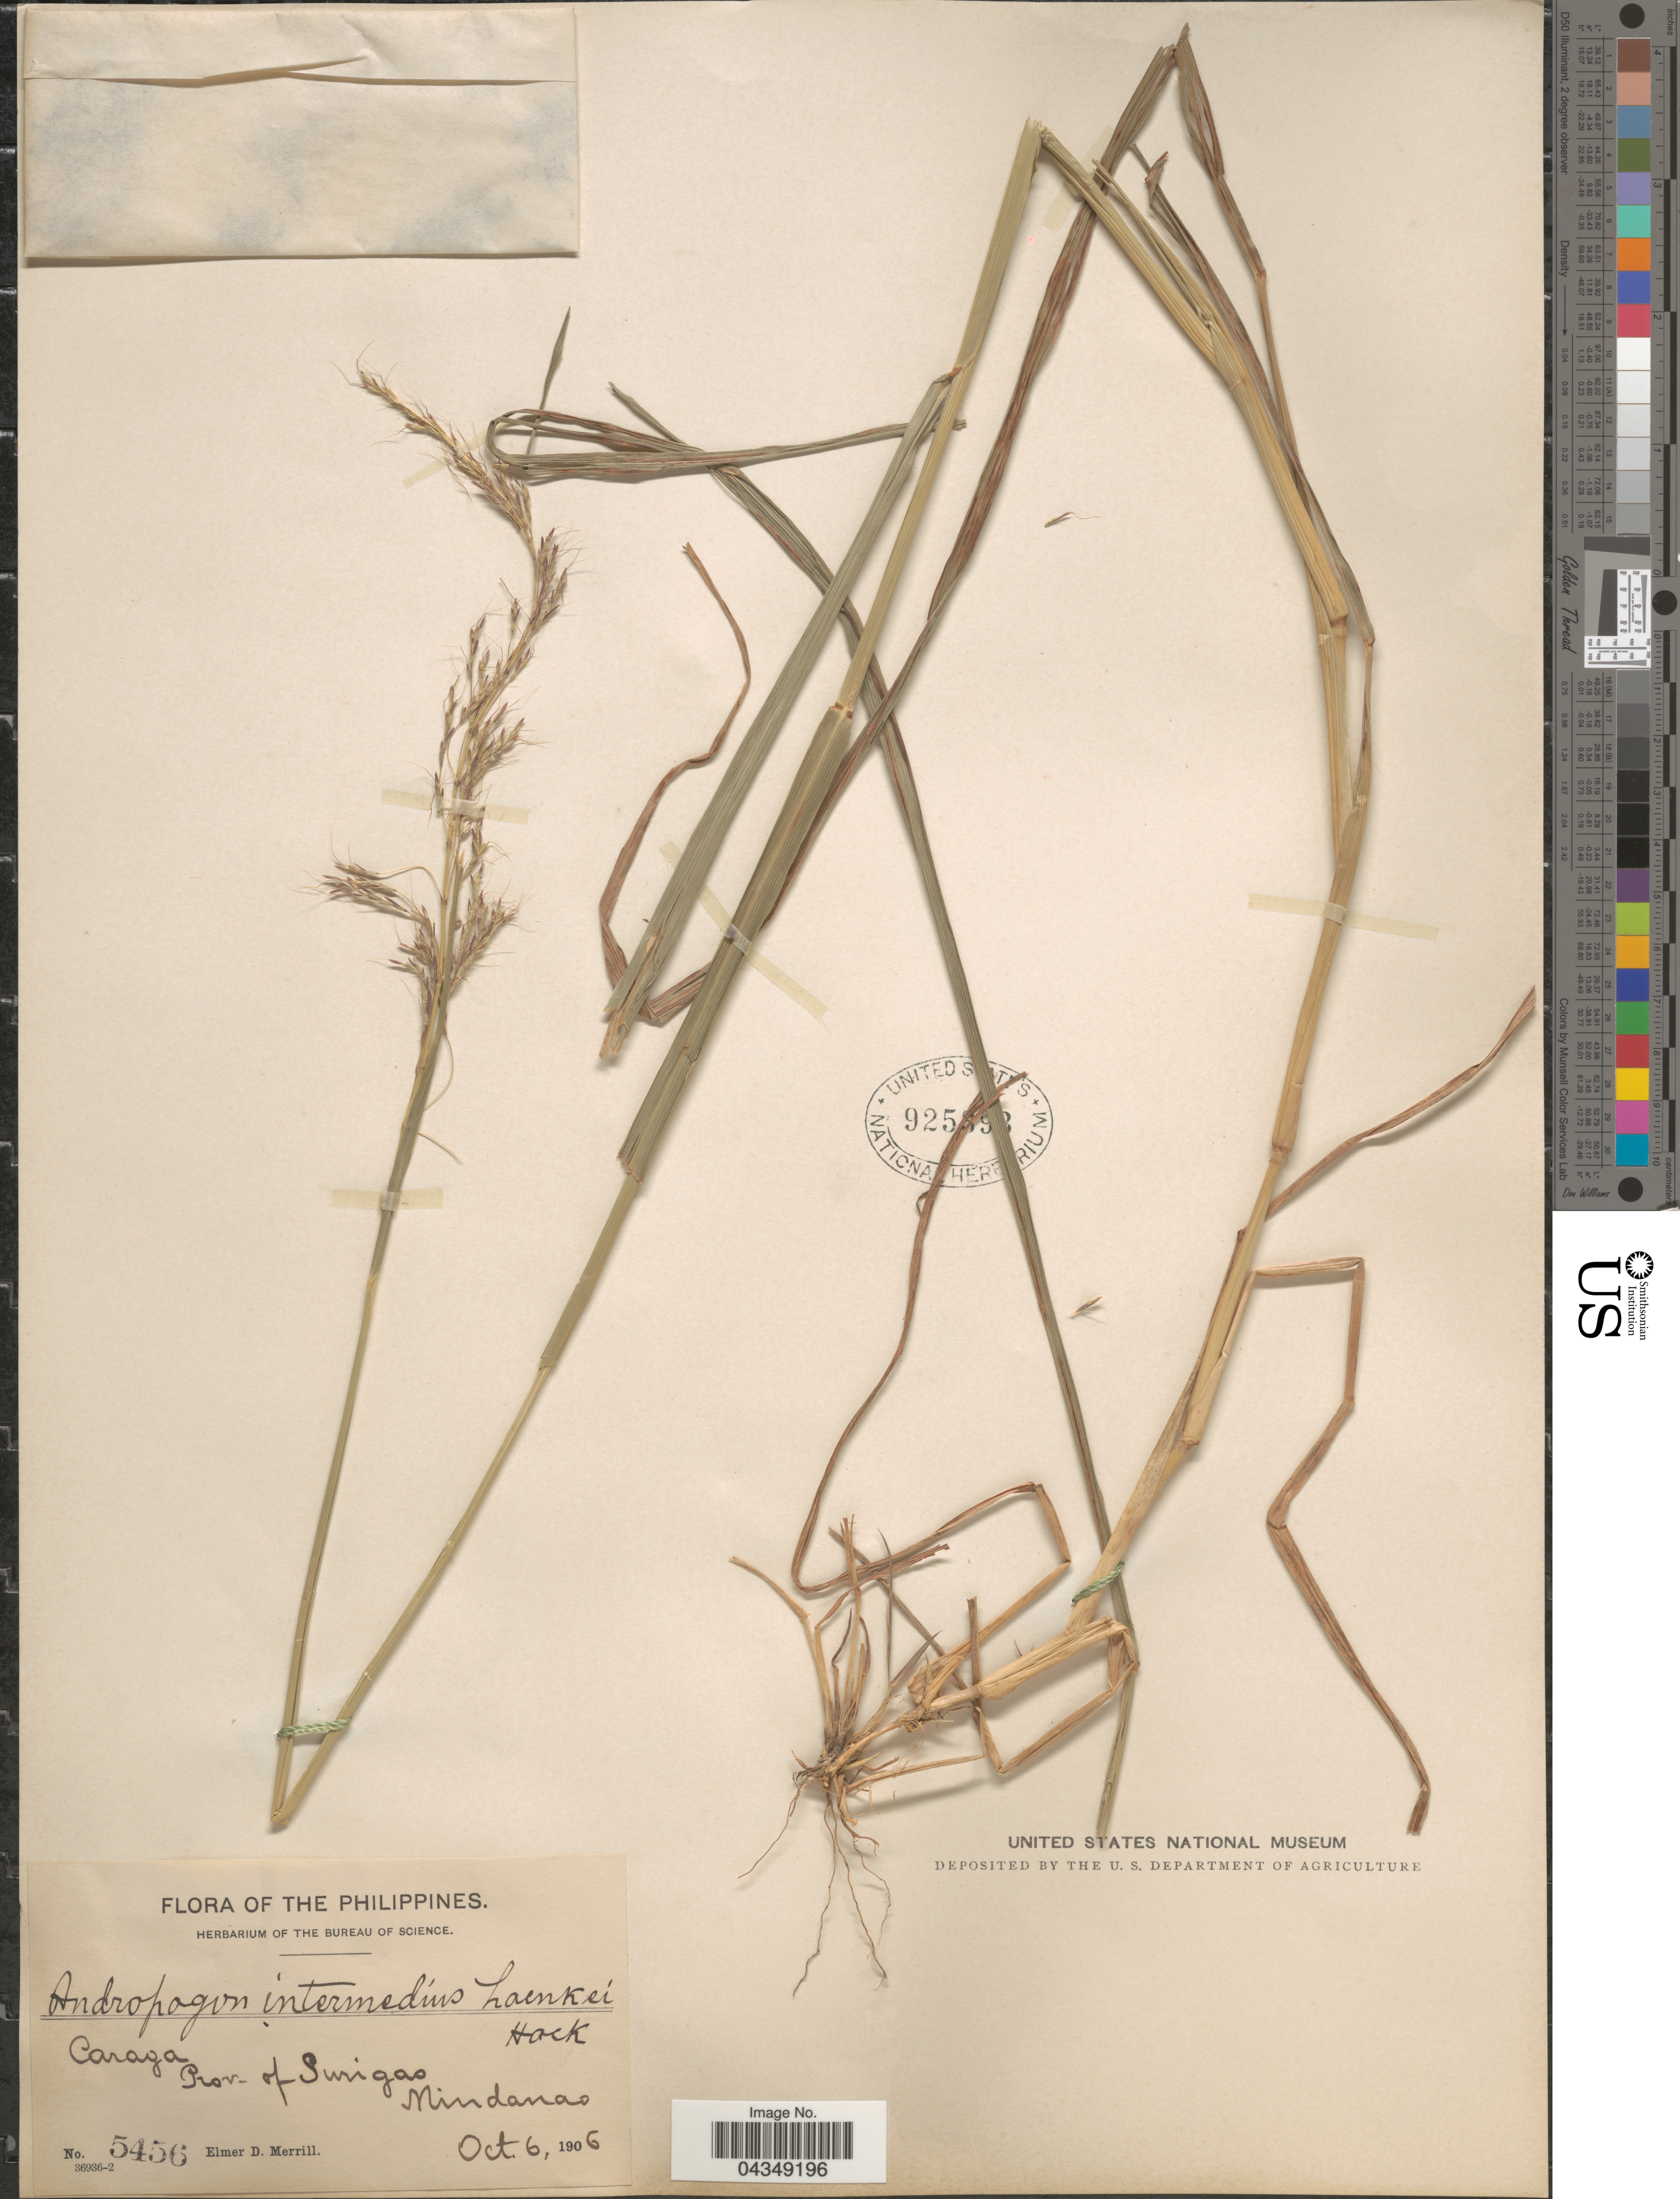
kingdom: Plantae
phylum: Tracheophyta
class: Liliopsida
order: Poales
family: Poaceae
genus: Bothriochloa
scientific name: Bothriochloa bladhii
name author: (Retz.) S.T. Blake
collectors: E. D. Merrill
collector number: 5456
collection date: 1906-10-06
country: Philippines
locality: Caraga. Prov. of Surigao. Mindanao.